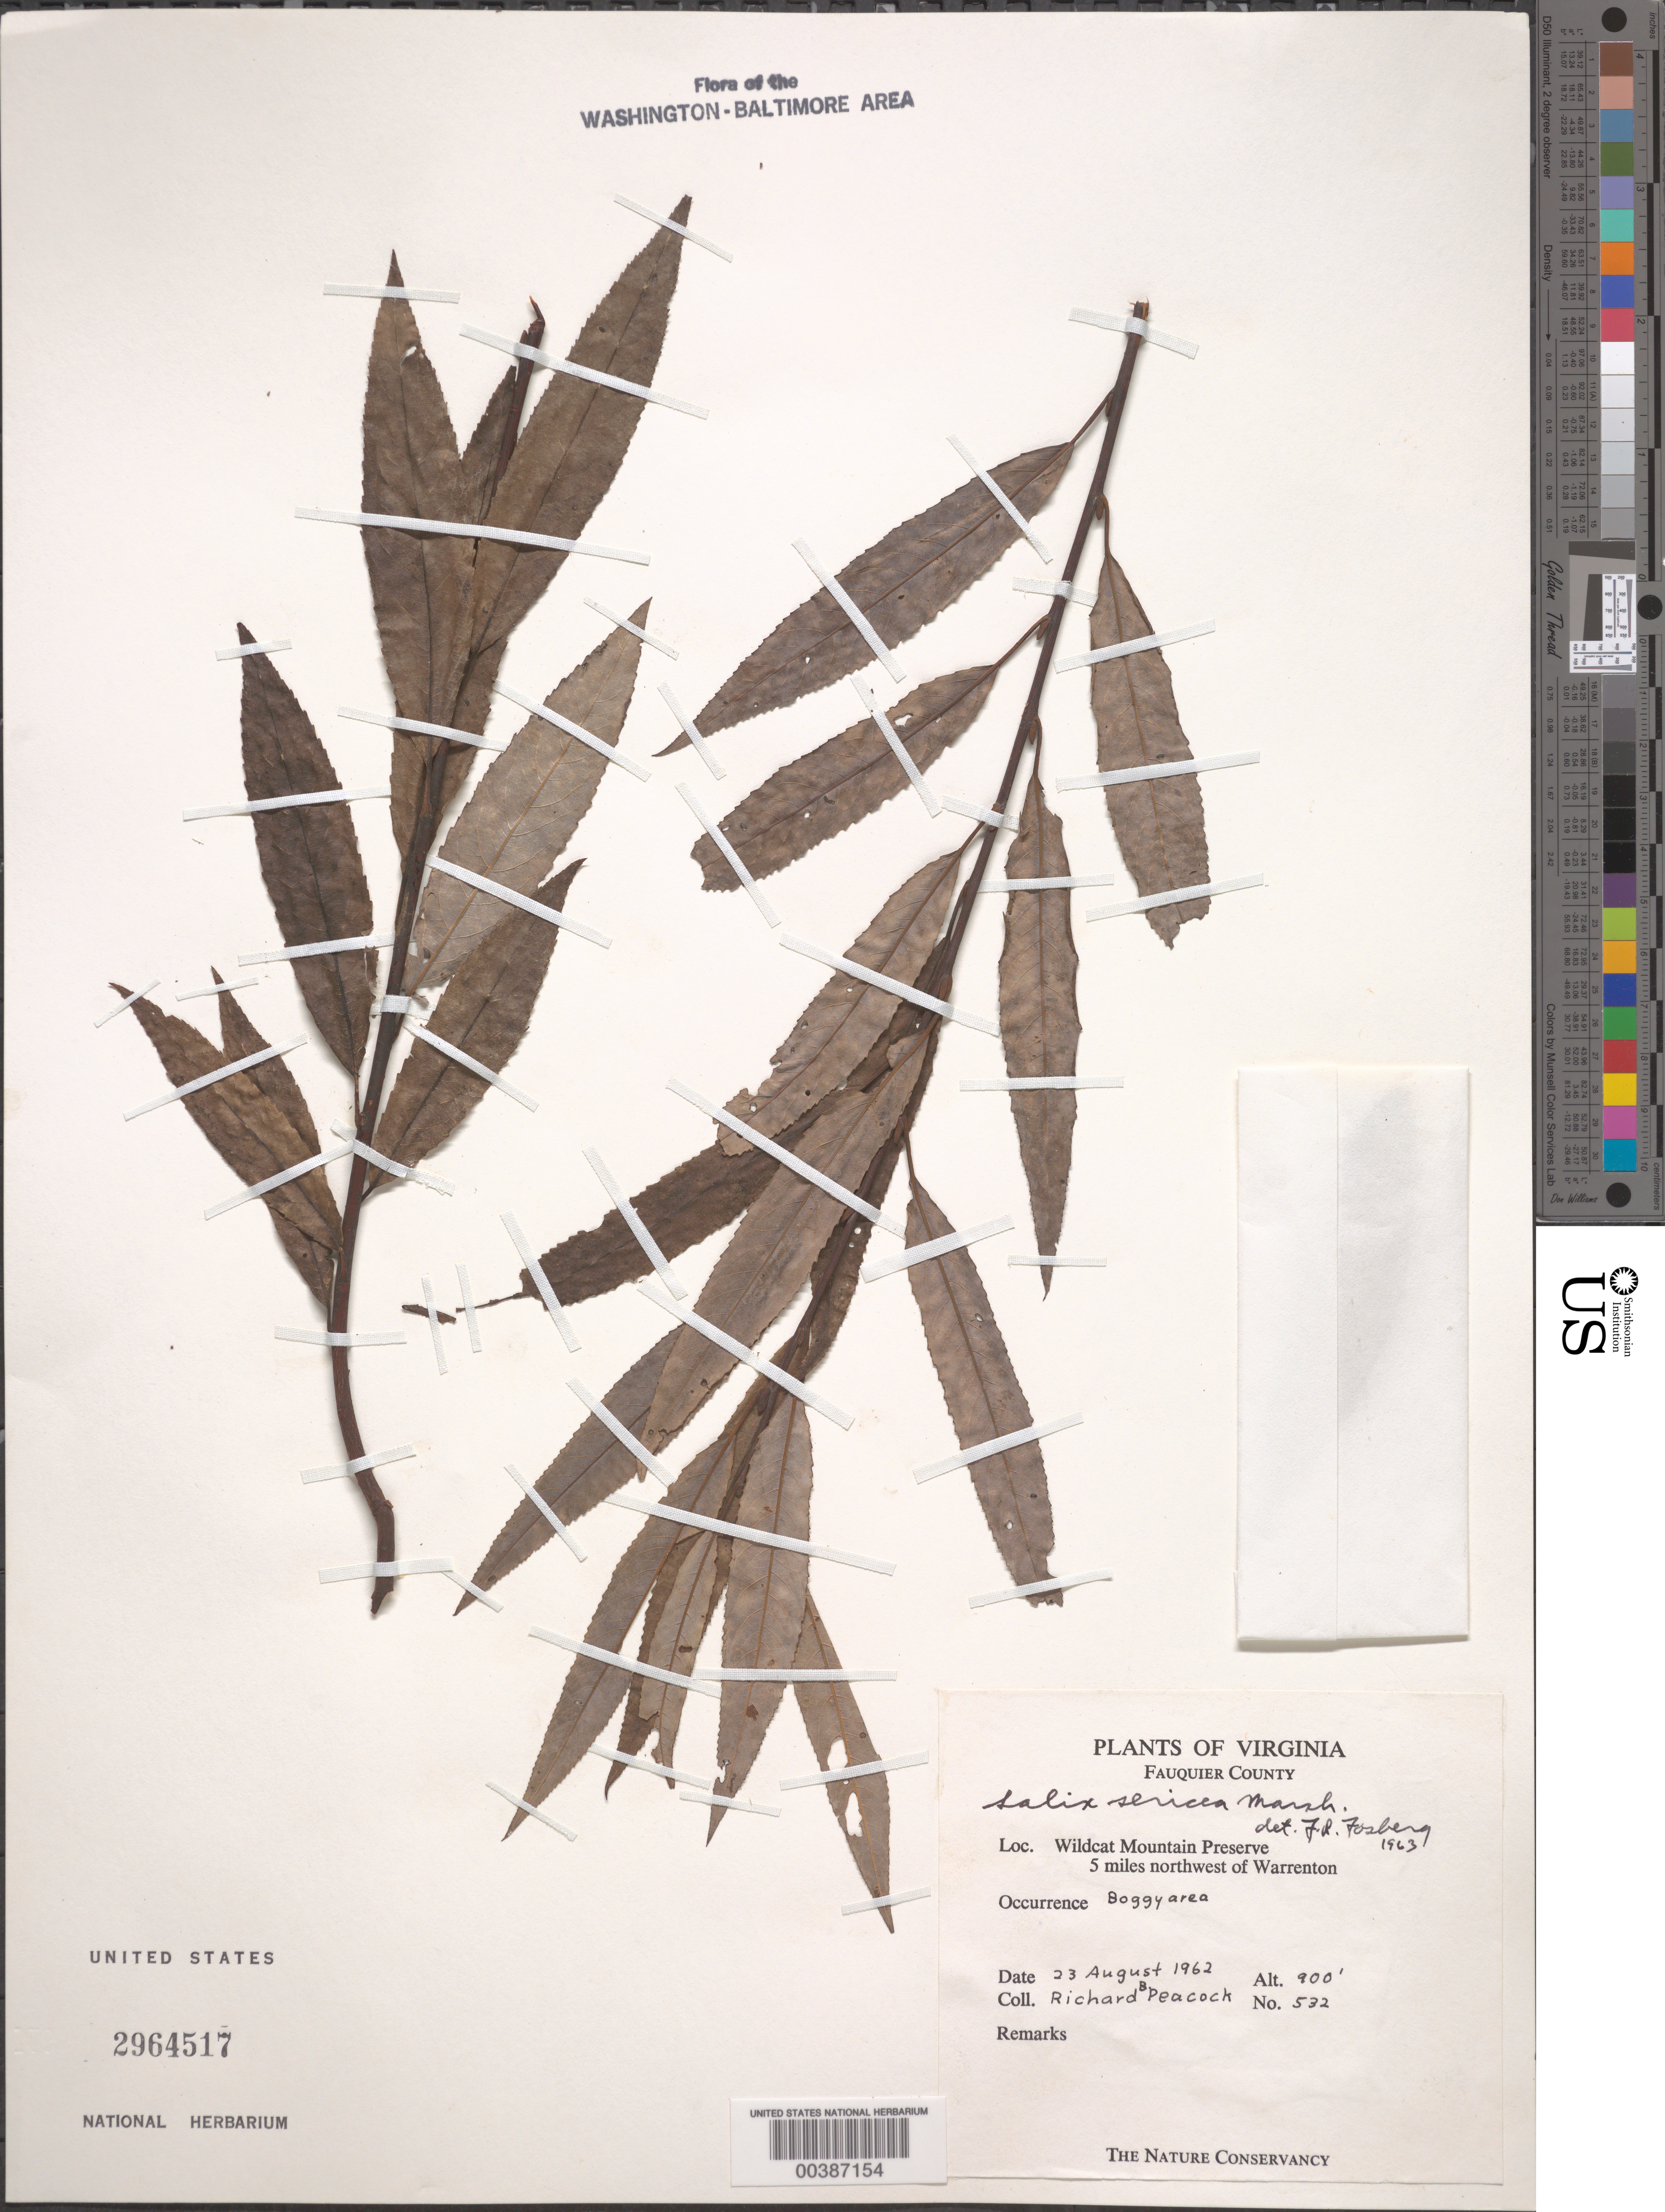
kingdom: Plantae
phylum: Tracheophyta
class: Magnoliopsida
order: Malpighiales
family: Salicaceae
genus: Salix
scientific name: Salix sericea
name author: Marshall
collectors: R. Peacock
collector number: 532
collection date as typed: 23 Aug 1962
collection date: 1962-08-23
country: United States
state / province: Virginia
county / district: Fauquier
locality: Wildcat Mountain Preserve, 5 miles northwest of Warrenton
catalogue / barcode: US 2964517